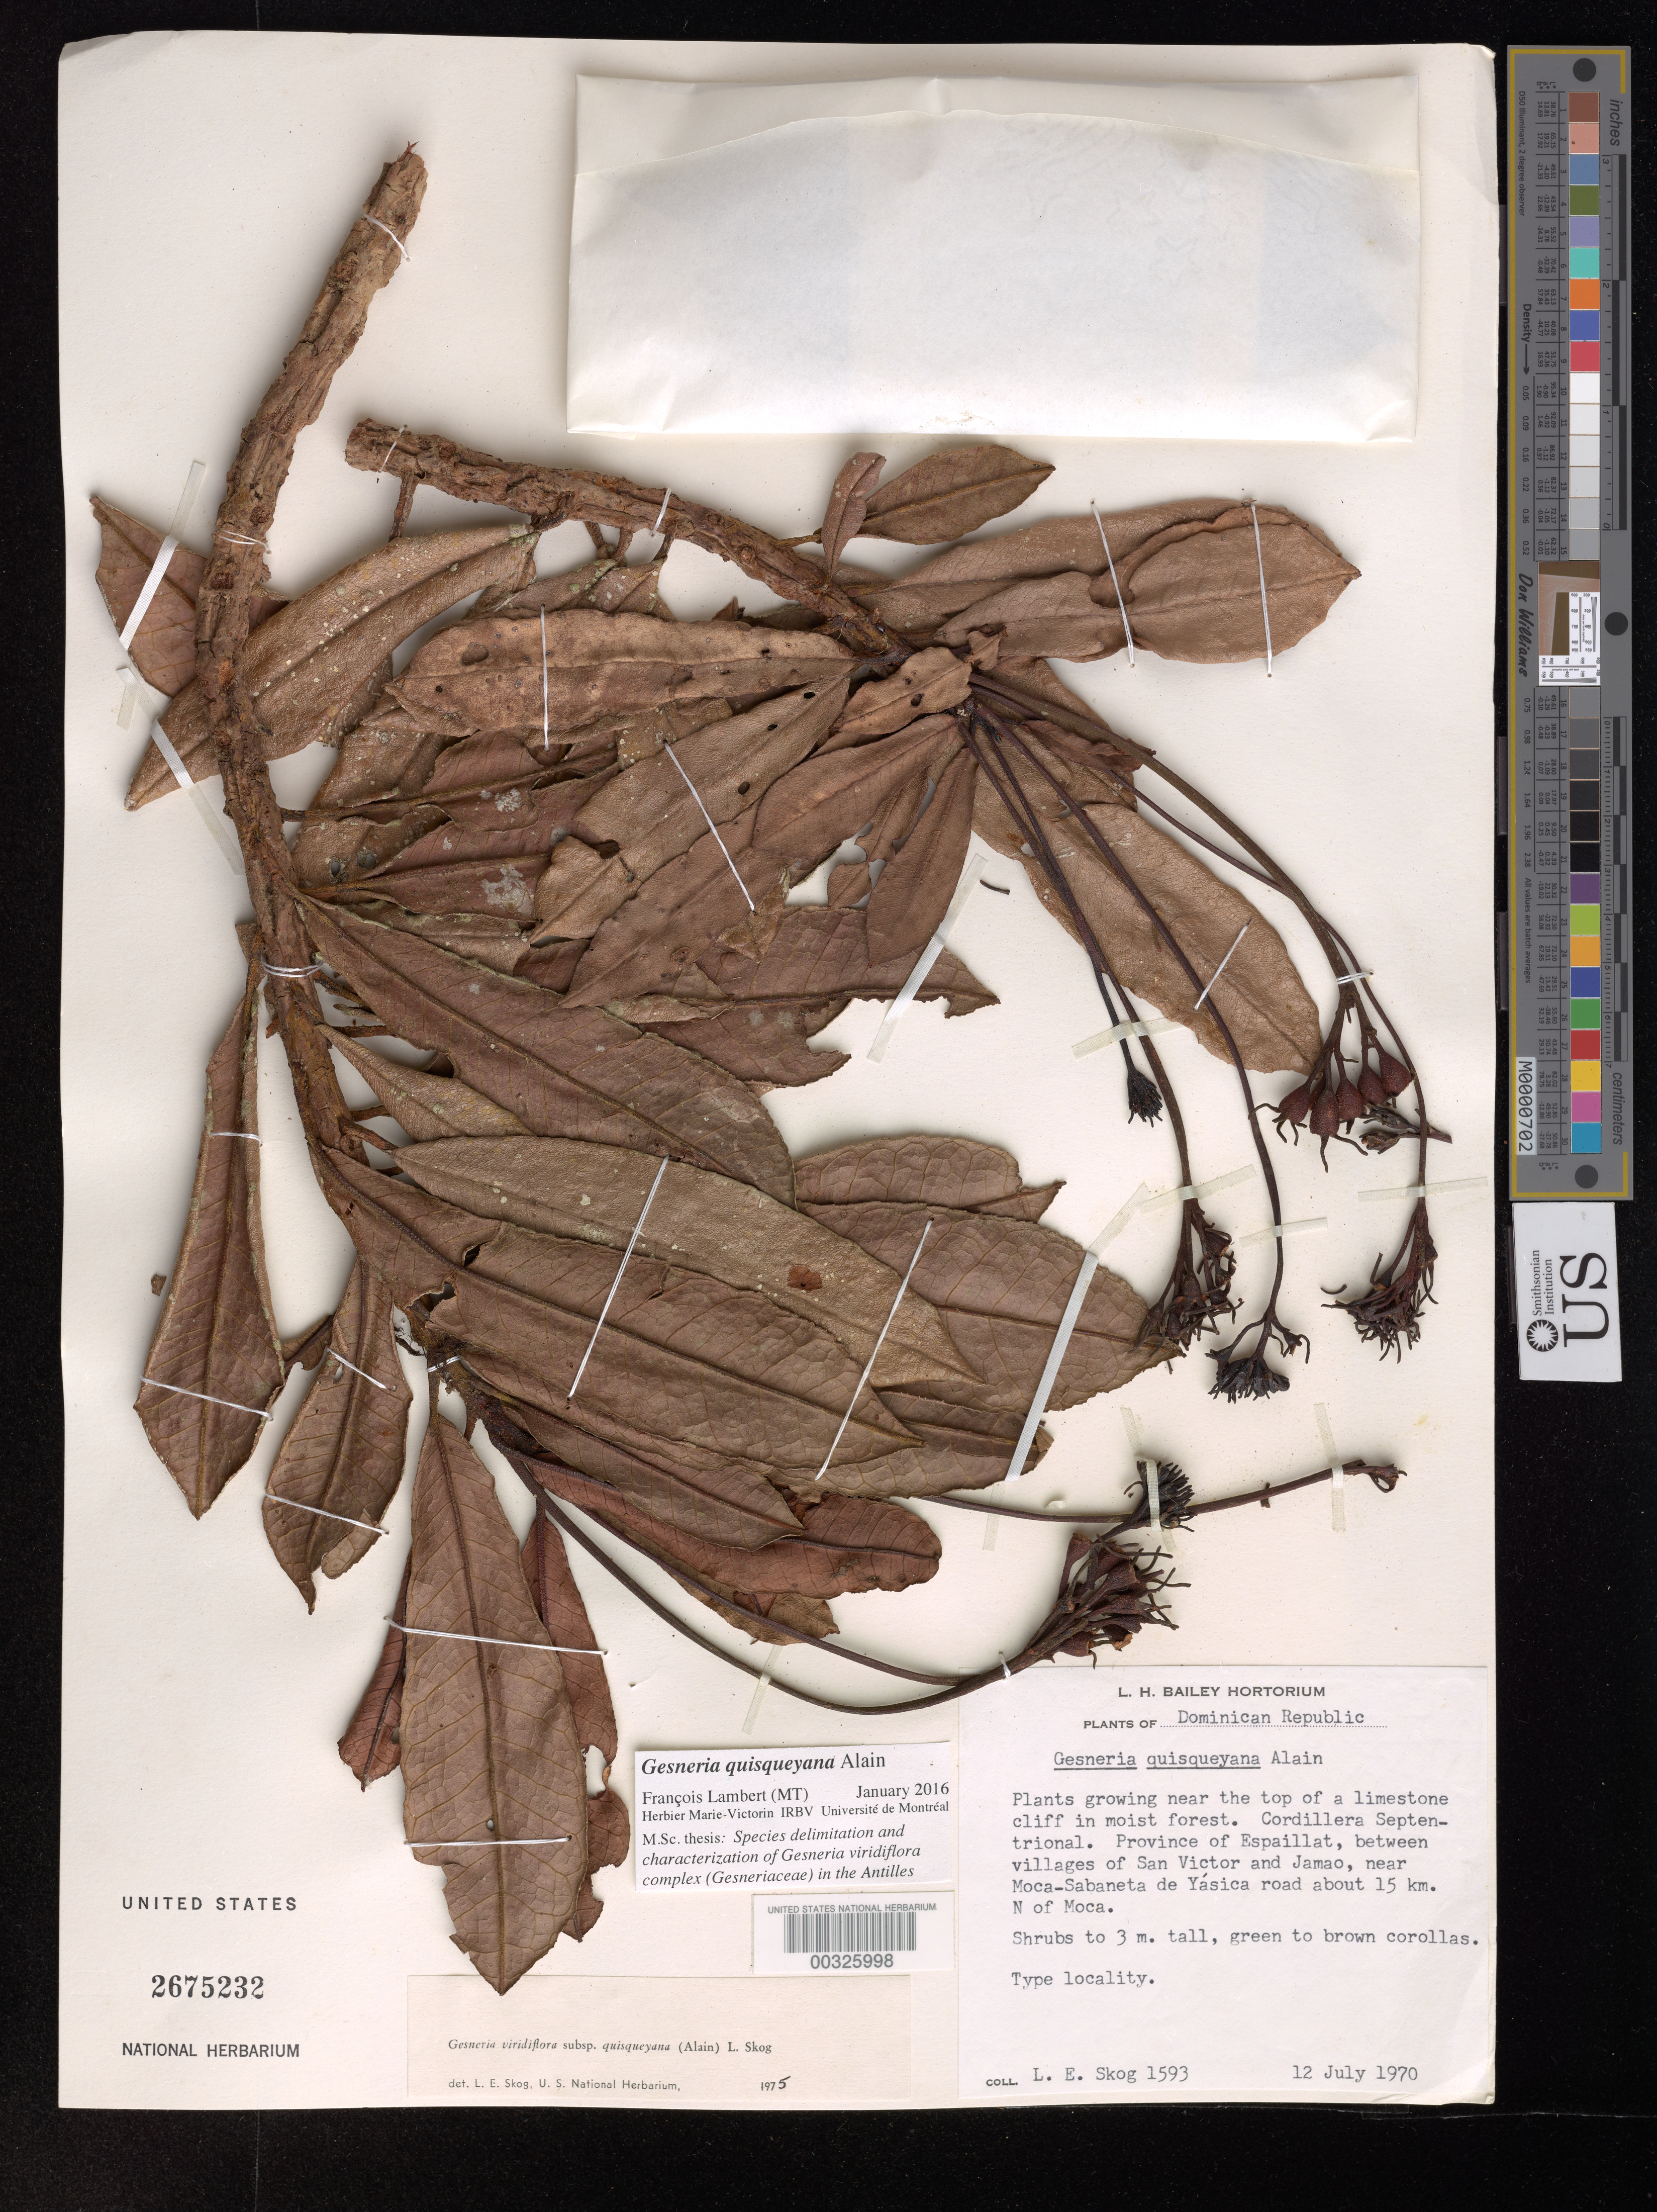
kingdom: Plantae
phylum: Tracheophyta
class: Magnoliopsida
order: Lamiales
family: Gesneriaceae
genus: Gesneria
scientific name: Gesneria quisqueyana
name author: Alain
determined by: Lambert, Francois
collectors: L. E. Skog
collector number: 1593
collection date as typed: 12 Jul 1970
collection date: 1970-07-12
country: Dominican Republic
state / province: Espaillat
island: Hispaniola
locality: Cordillera Septentrional, between villages of San Victor and Jamao, near Moca-Sabaneta de Yasica road about 15 km N of Moca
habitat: Near the top of a limestone cliff in moist forest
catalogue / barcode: US 2675232